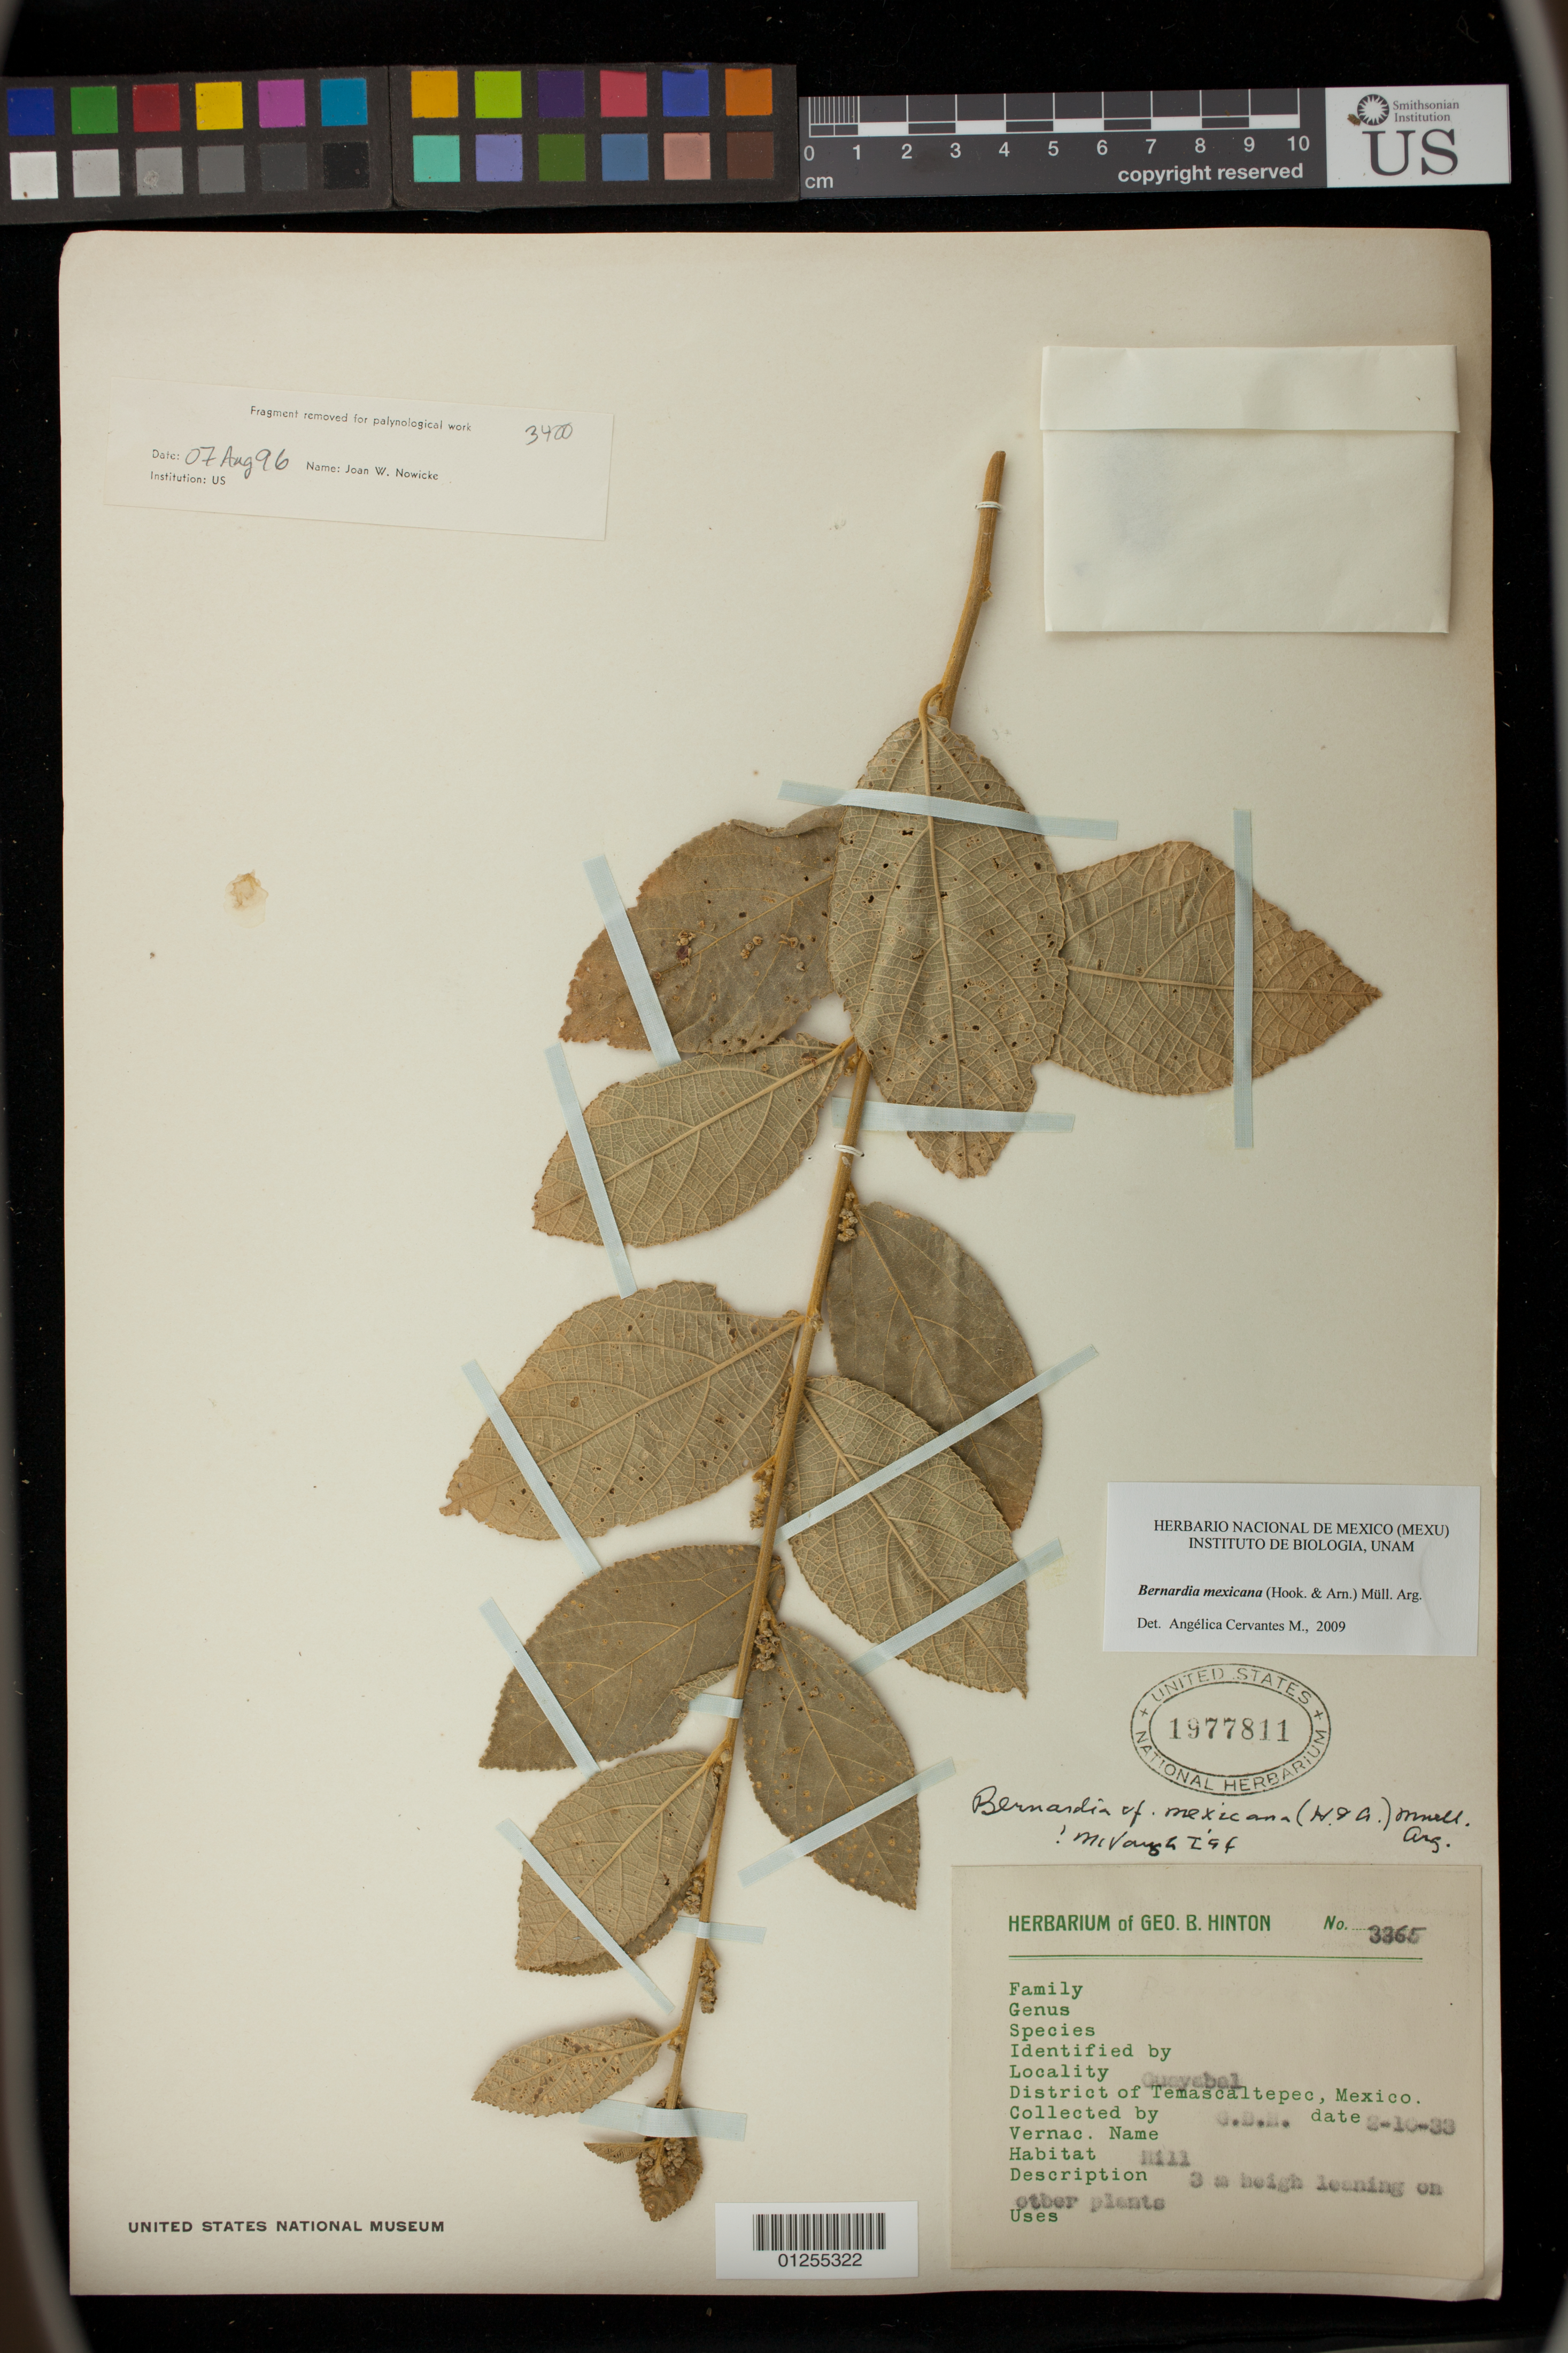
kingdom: Plantae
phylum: Tracheophyta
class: Magnoliopsida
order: Malpighiales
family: Euphorbiaceae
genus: Bernardia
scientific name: Bernardia mexicana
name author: (Hook. & Arn.) Müll. Arg.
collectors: G. B. Hinton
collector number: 3365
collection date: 1933-02-10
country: Mexico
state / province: México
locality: Gueyabal, Temascaltepec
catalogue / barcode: US 1977811